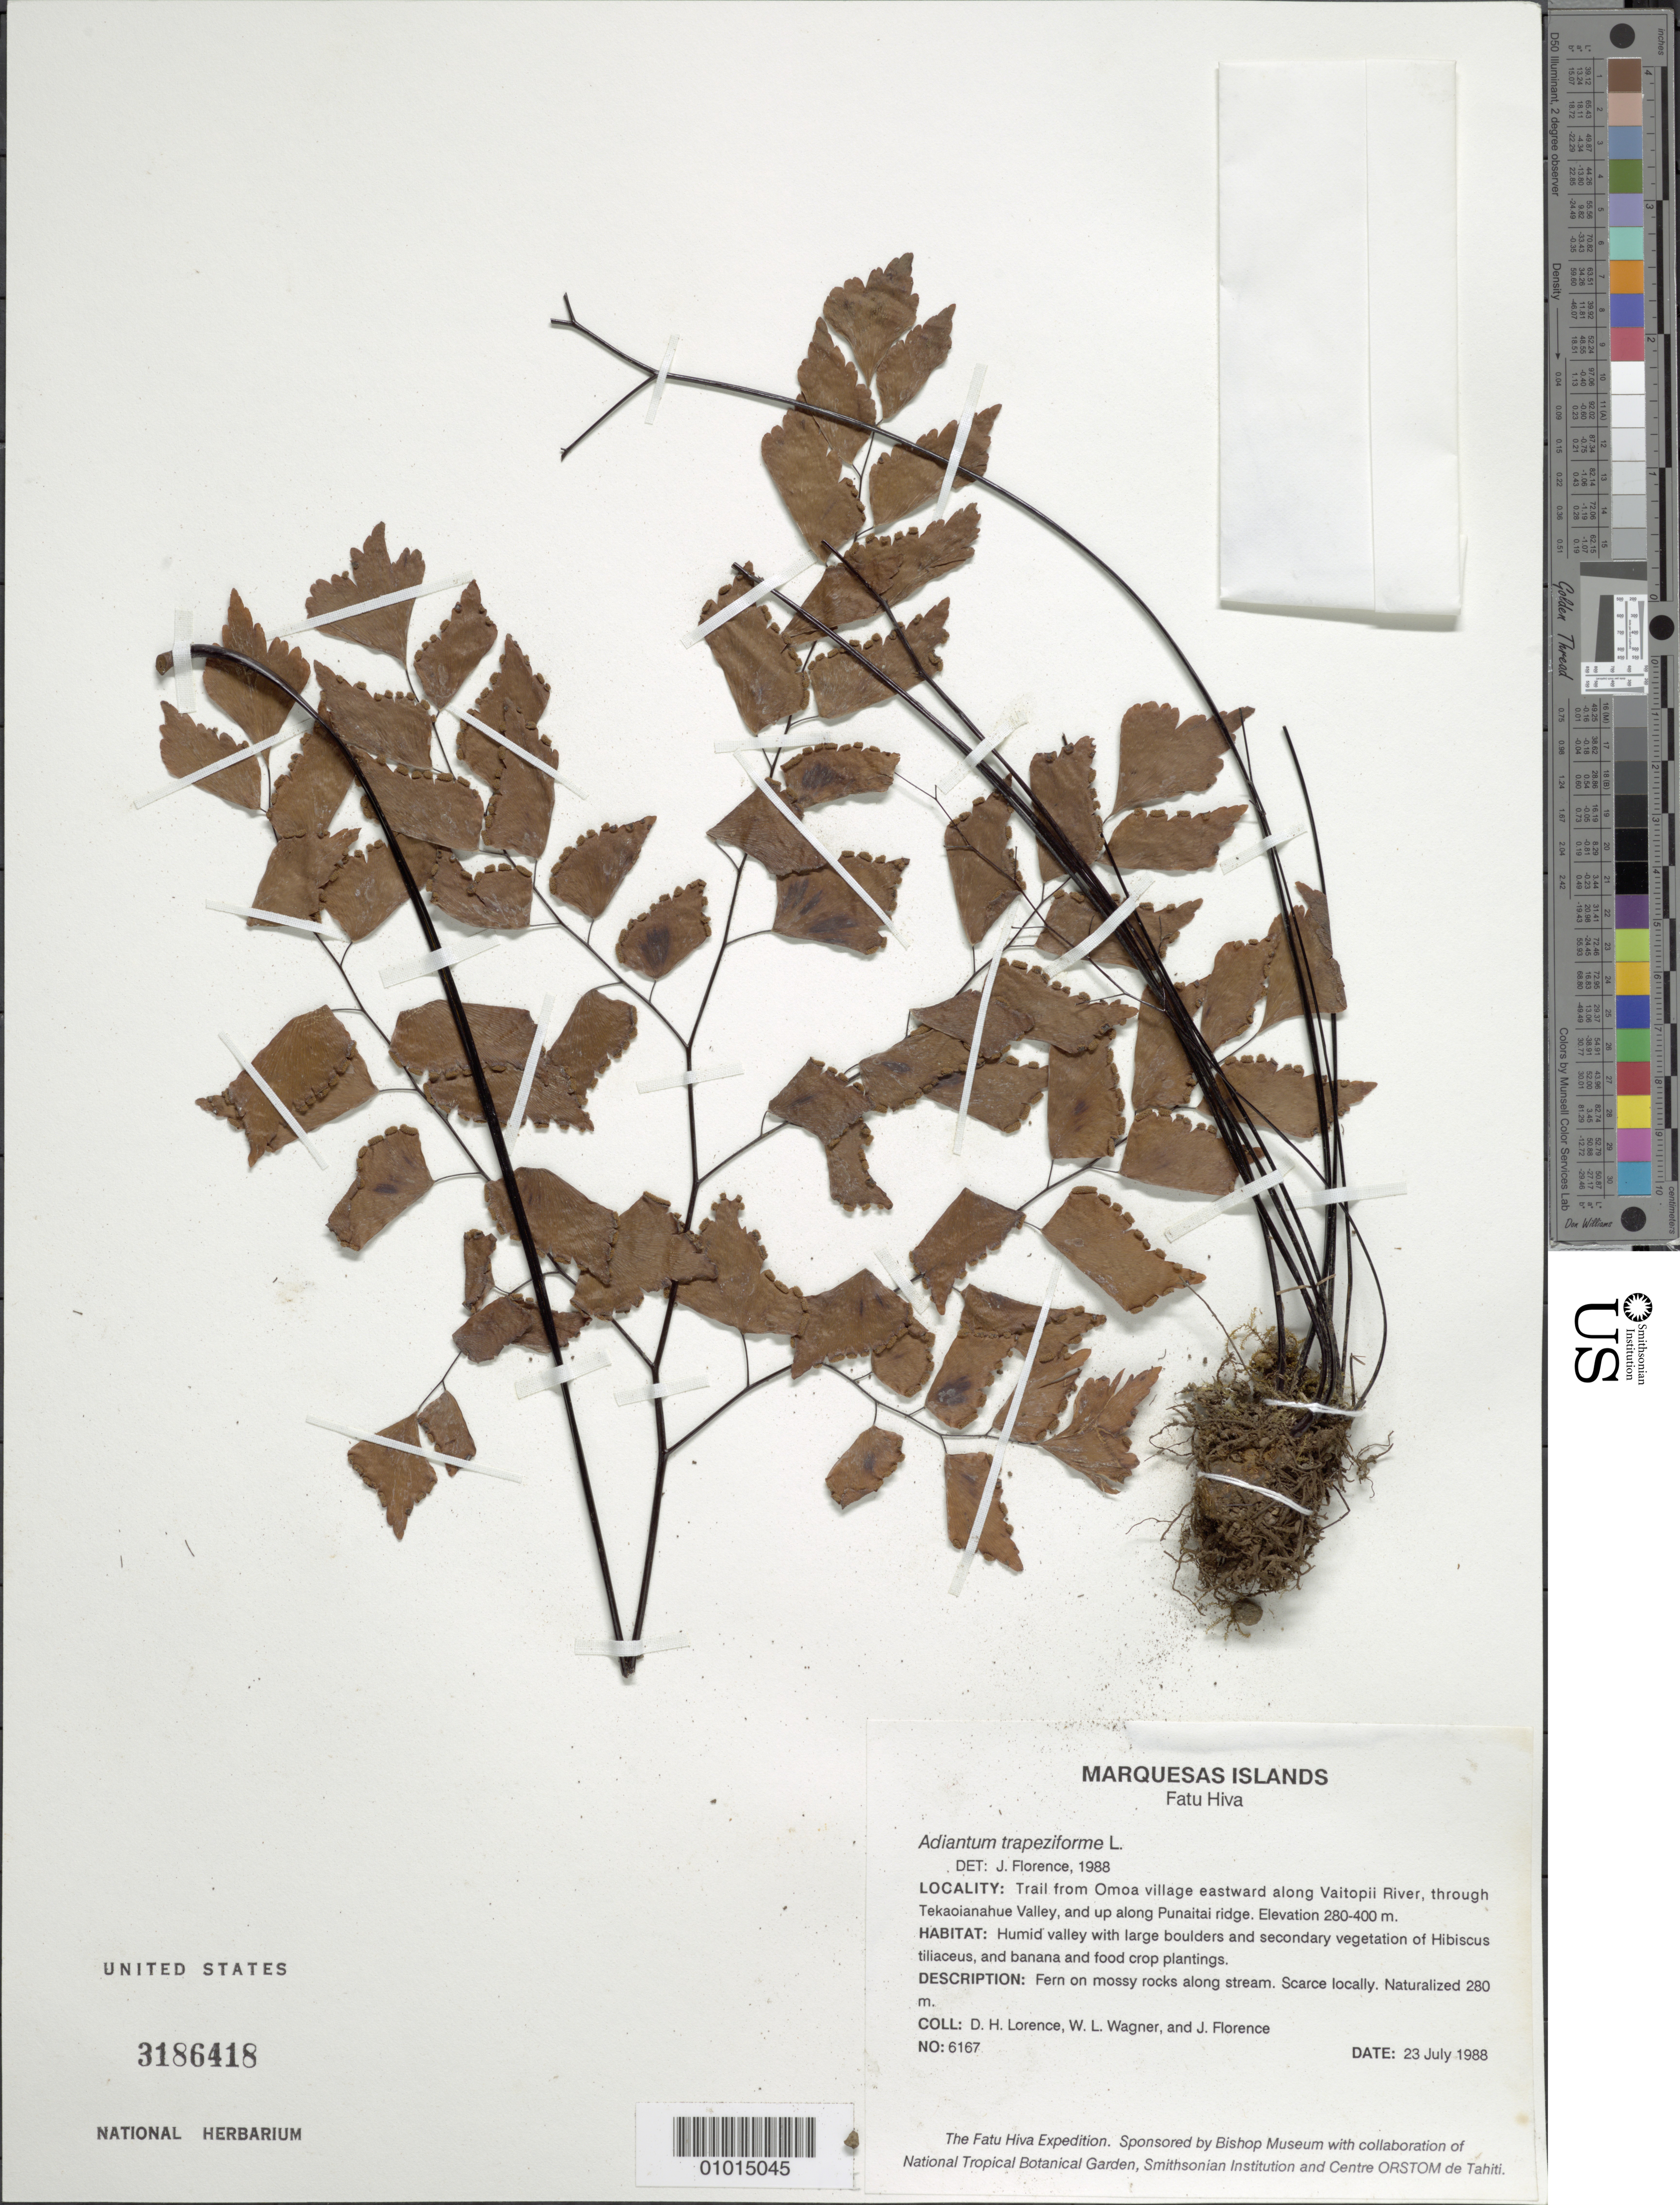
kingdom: Plantae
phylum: Tracheophyta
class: Polypodiopsida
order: Polypodiales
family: Pteridaceae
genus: Adiantum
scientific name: Adiantum trapeziforme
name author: L.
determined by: Wood, Kenneth R.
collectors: D. Lorence, W. L. Wagner & J. Florence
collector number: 6167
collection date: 1988-07-23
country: French Polynesia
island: Fatu Hiva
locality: Trail from 'Omo'a village eastward along Vaitopii River, through Tekaoianahue Valley, and up along Punaitai ridge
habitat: Humid valley with large boulders. On mossy rocks along stream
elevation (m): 280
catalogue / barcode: US 3186418